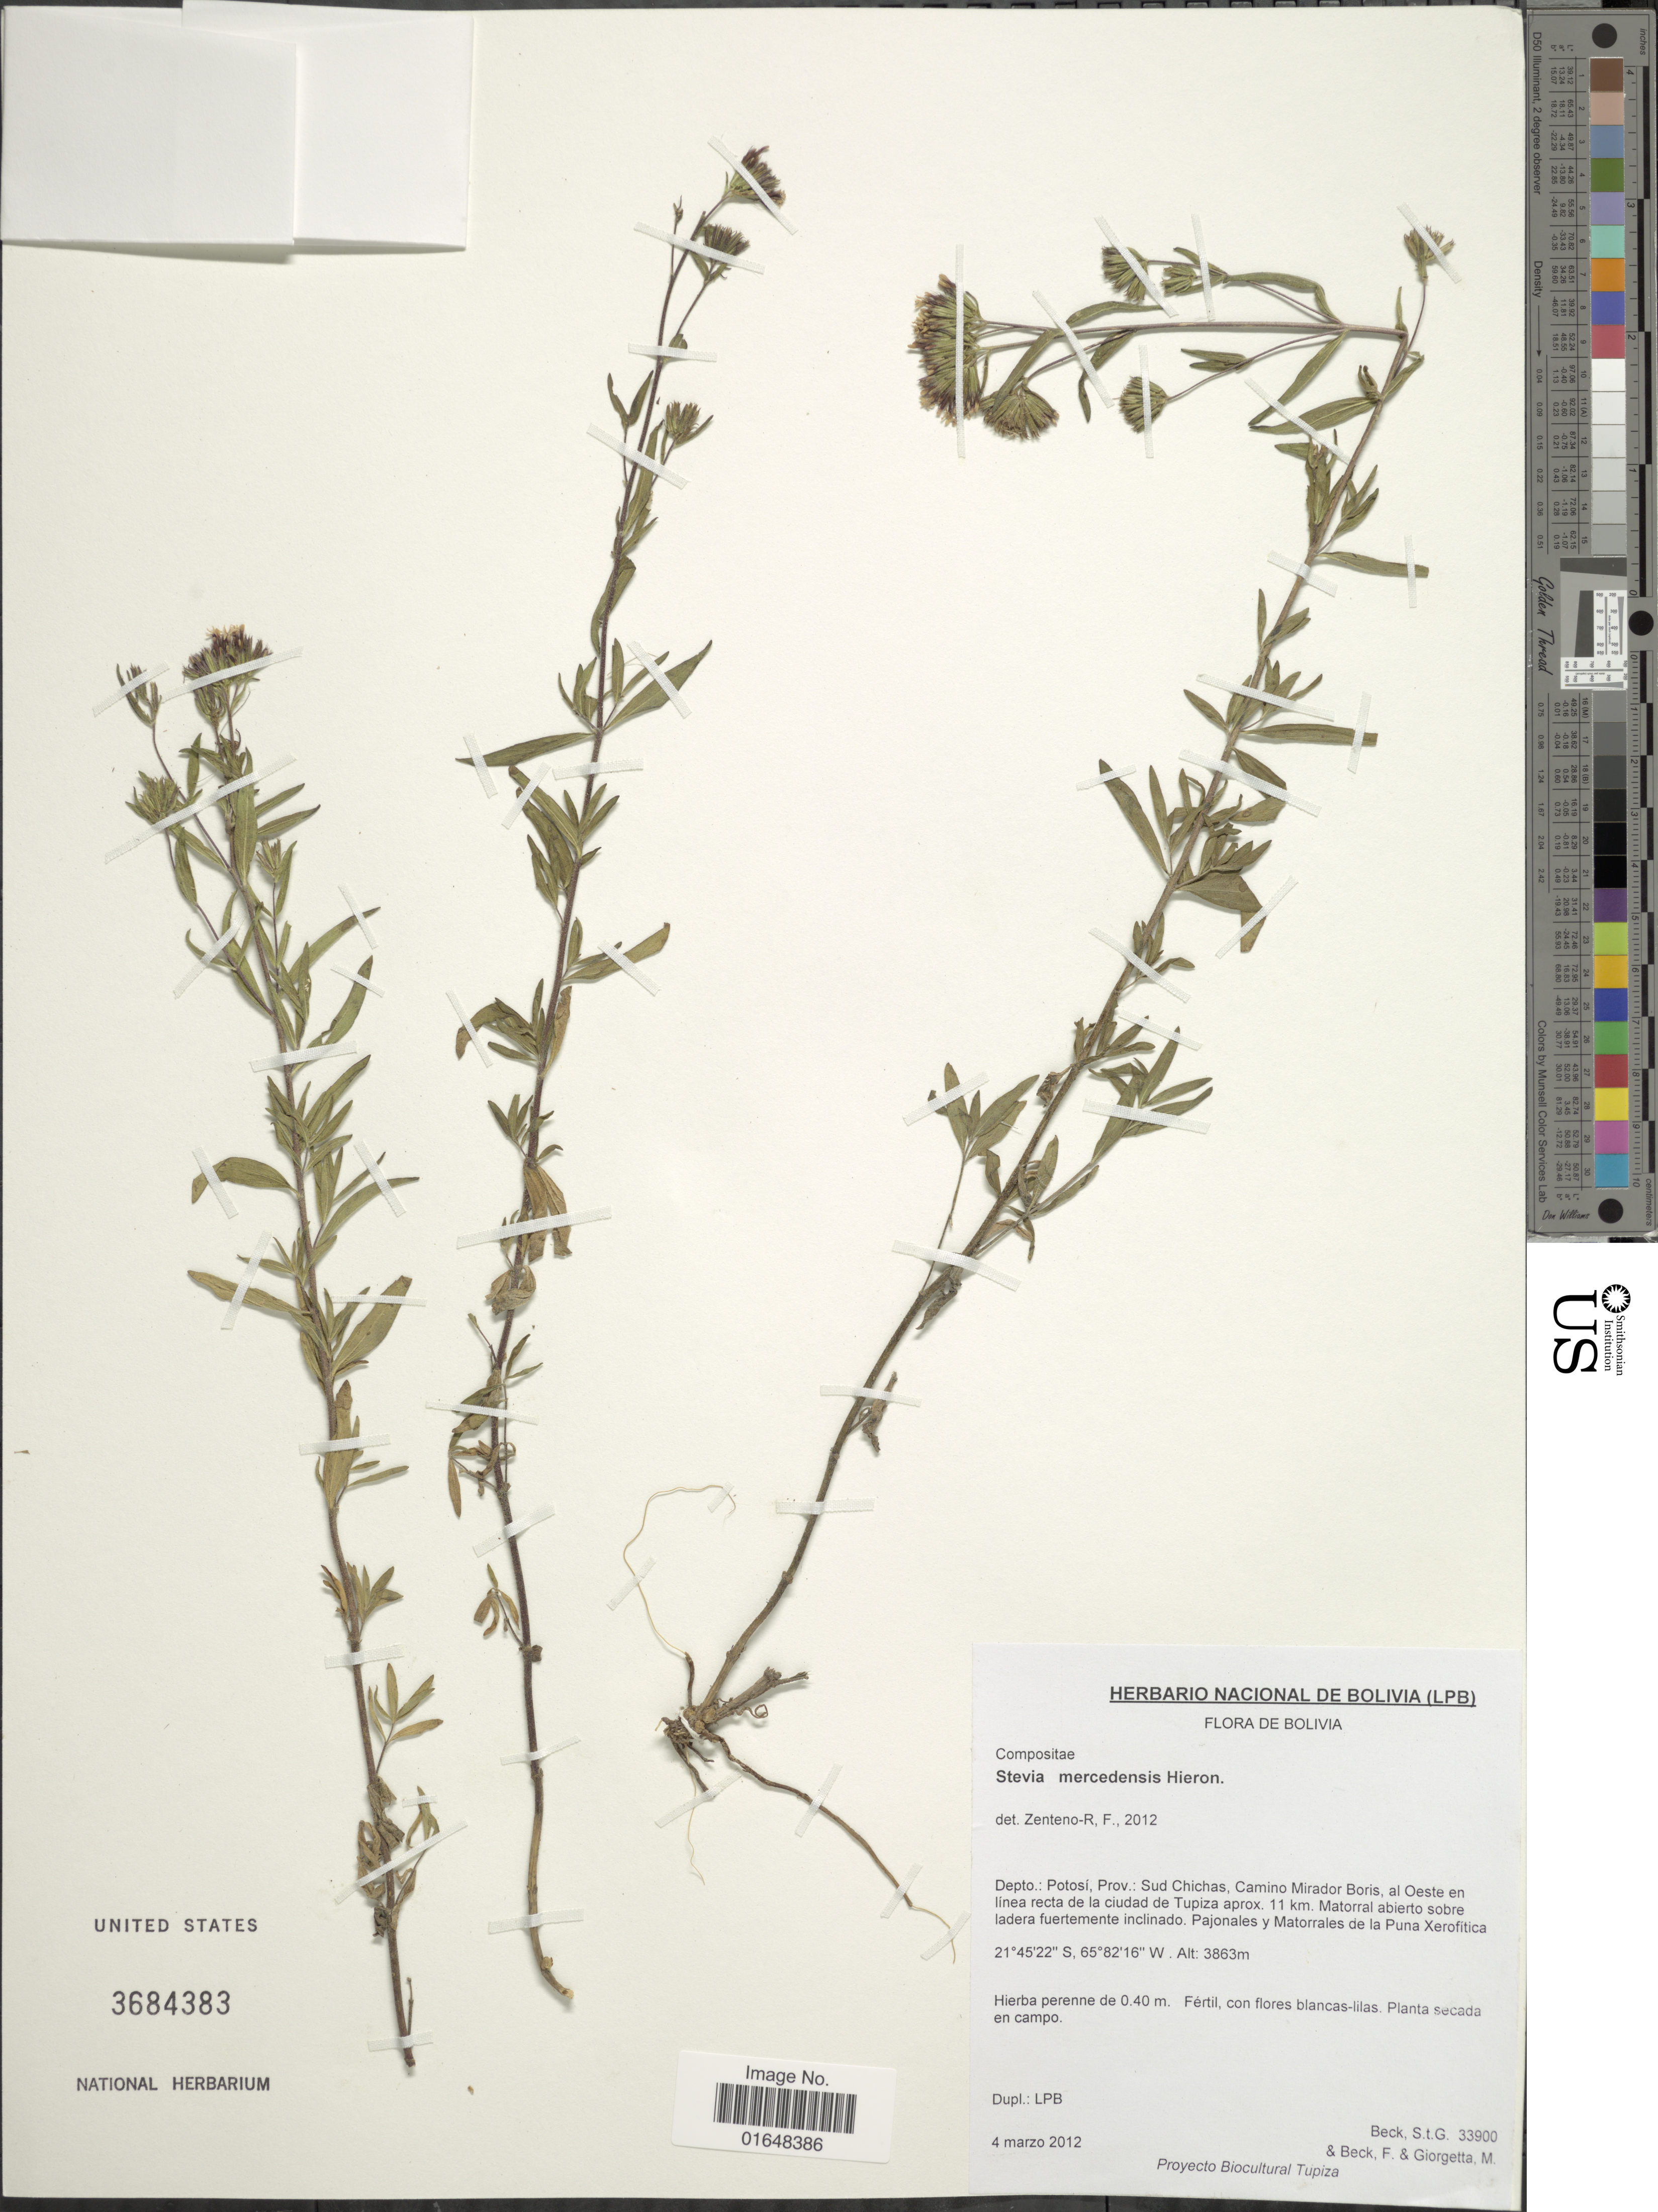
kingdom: Plantae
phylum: Tracheophyta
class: Magnoliopsida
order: Asterales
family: Asteraceae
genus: Stevia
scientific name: Stevia mercedensis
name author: Hieron.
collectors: S. G. Beck, F. Beck & M. Giorgetta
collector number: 33900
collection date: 2012-03-04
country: Bolivia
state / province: Potosi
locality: Prov.: Sud Chichas, Camino Mirador Boris, al Oeste en linea recta de la ciudad de Tupiza aprox. 11 km. Matorral abierto sobre ladera fuetemente inclinado. Pajonales y Matorrales de la Puna Xerofitica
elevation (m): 3863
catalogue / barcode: US 3684383